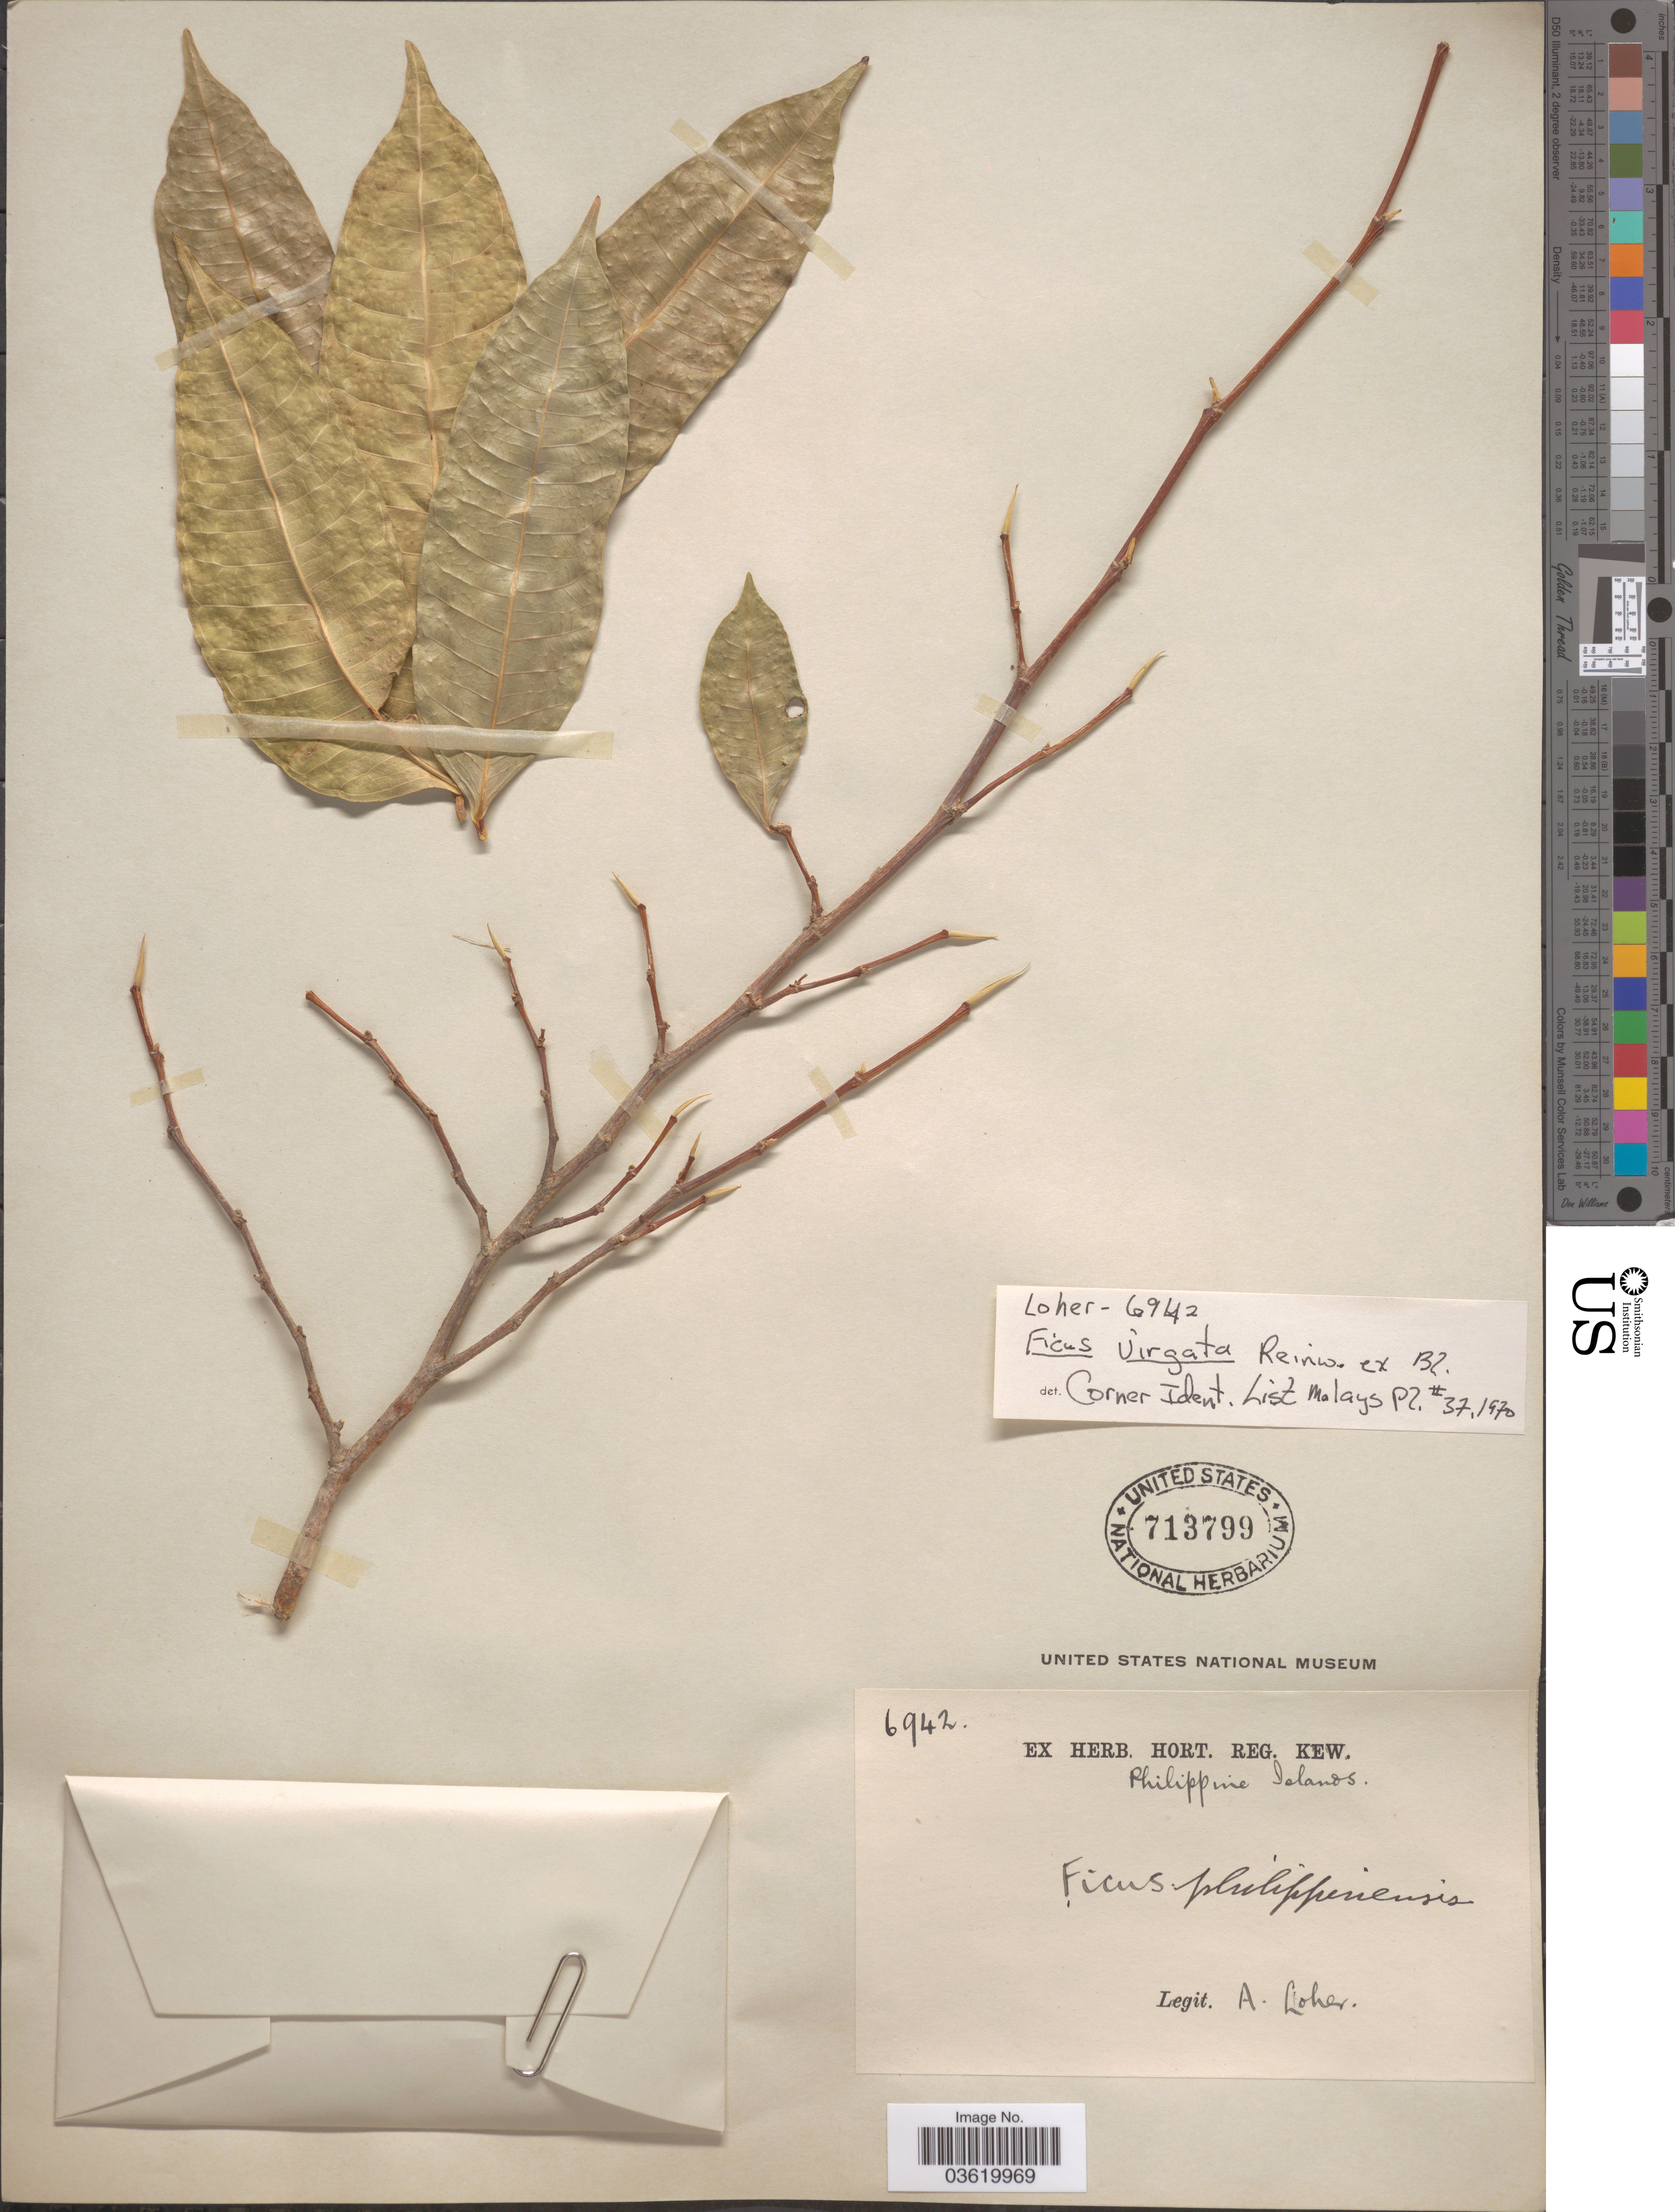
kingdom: Plantae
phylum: Tracheophyta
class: Magnoliopsida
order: Rosales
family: Moraceae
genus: Ficus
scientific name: Ficus virgata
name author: Reinw.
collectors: A. Loher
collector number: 6942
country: Philippines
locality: Philippine Islands.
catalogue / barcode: US 713799